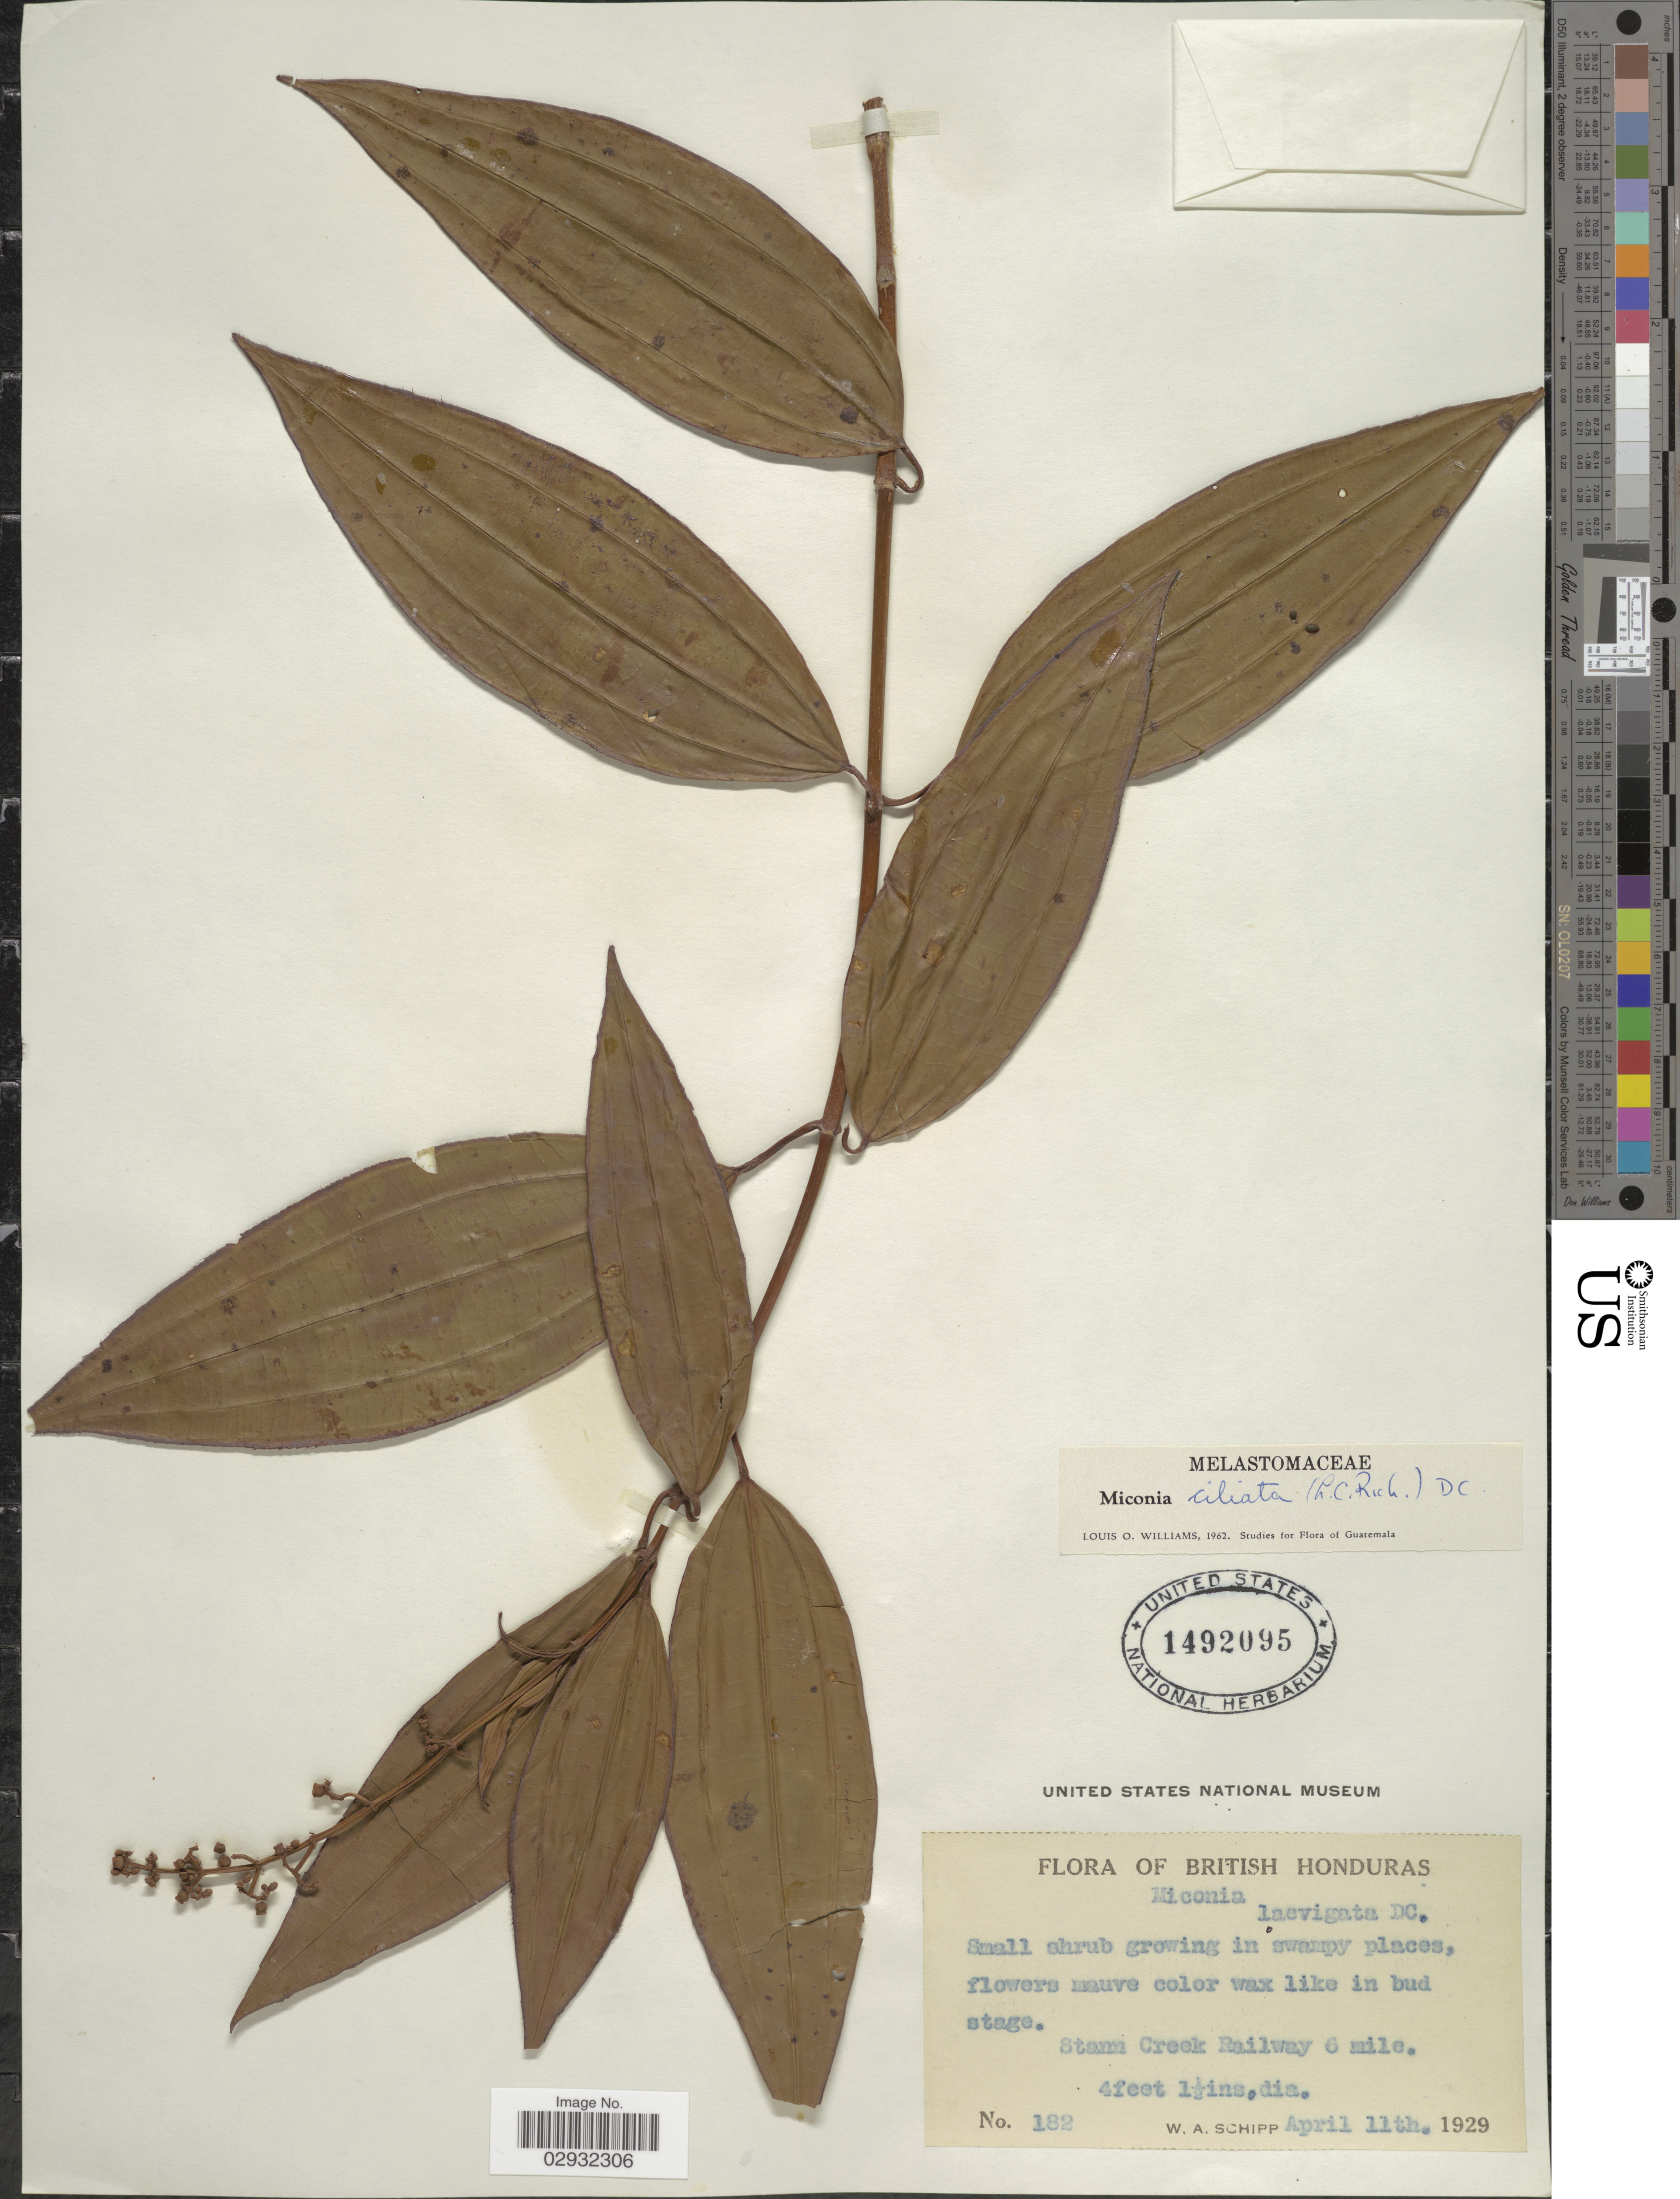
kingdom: Plantae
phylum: Tracheophyta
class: Magnoliopsida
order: Myrtales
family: Melastomataceae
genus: Miconia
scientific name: Miconia ciliata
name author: (Rich.) DC.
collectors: W. Schipp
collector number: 182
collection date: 1929-04-11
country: Belize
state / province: Stann Creek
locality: British Honduras. Stann Creek Railway 6 mile.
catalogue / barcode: US 1492095